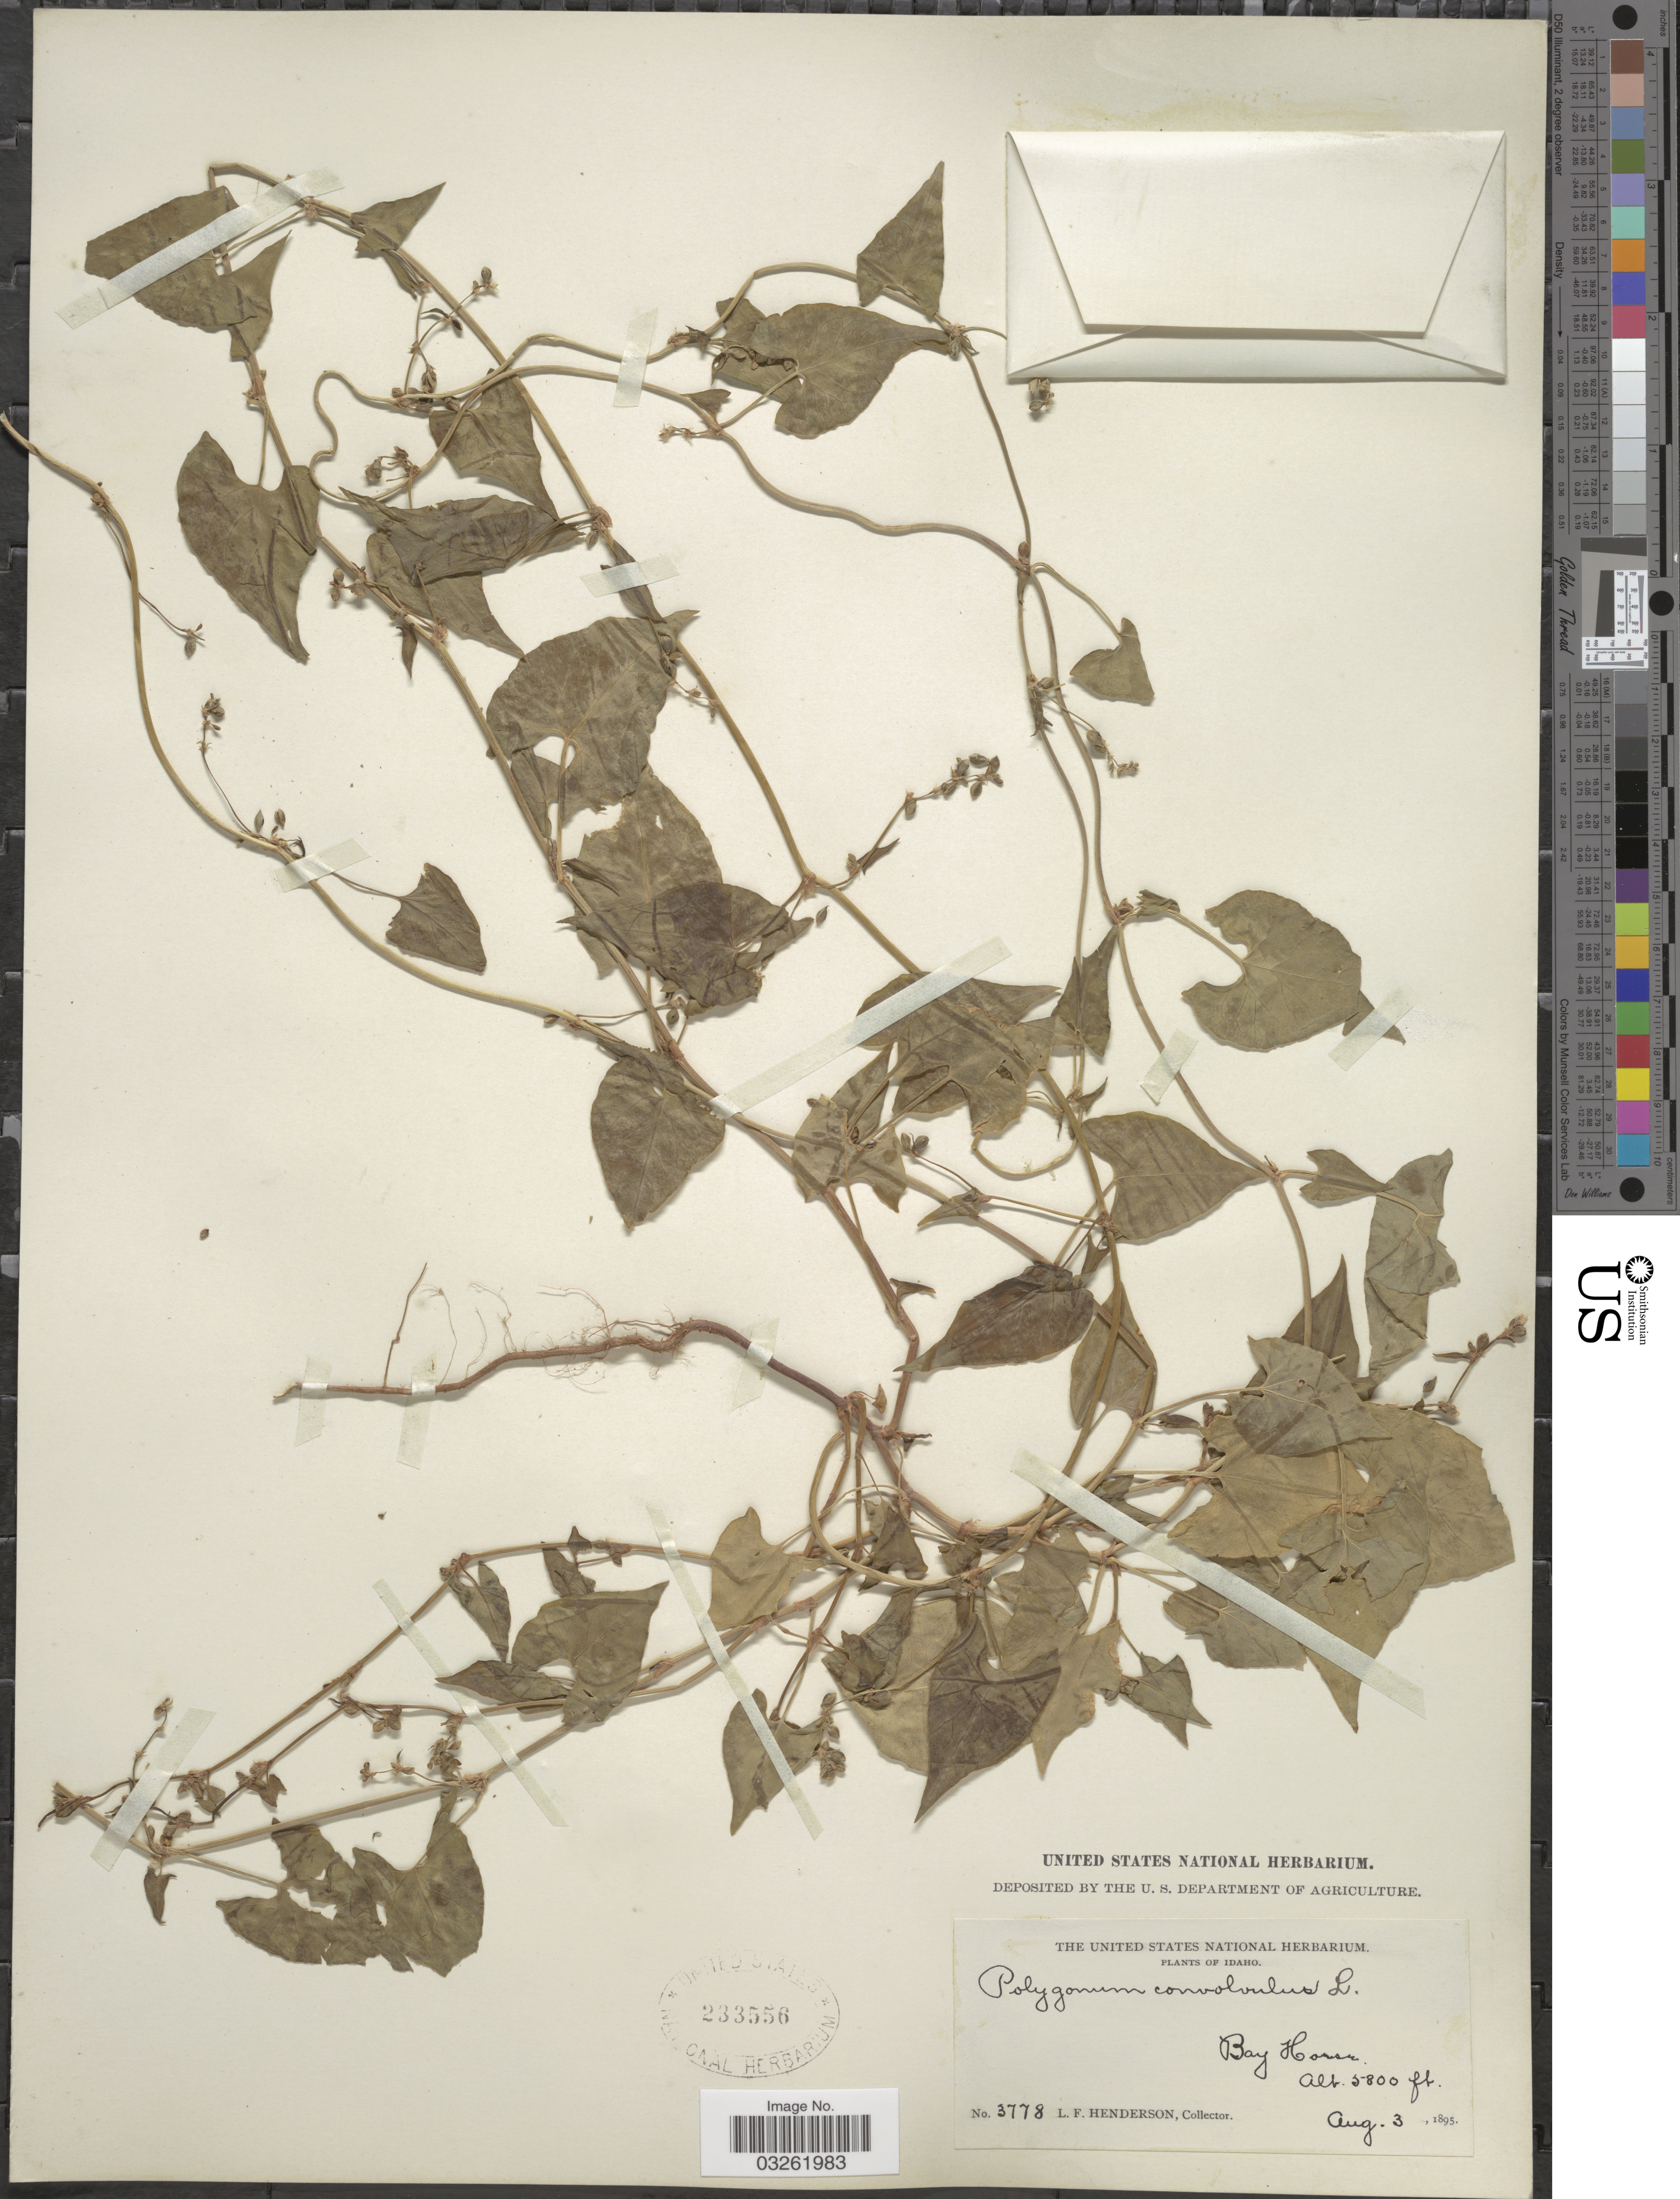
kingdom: Plantae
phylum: Tracheophyta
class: Magnoliopsida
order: Caryophyllales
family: Polygonaceae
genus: Fallopia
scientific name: Fallopia convolvulus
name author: (L.) Á. Löve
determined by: Strong, M. T., (US), Smithsonian Institution - National Museum of Natural History (UNITED STATES)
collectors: L. Henderson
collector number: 3778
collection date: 1895-08-03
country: United States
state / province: Idaho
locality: Bay Horse.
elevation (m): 1768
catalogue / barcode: US 233556